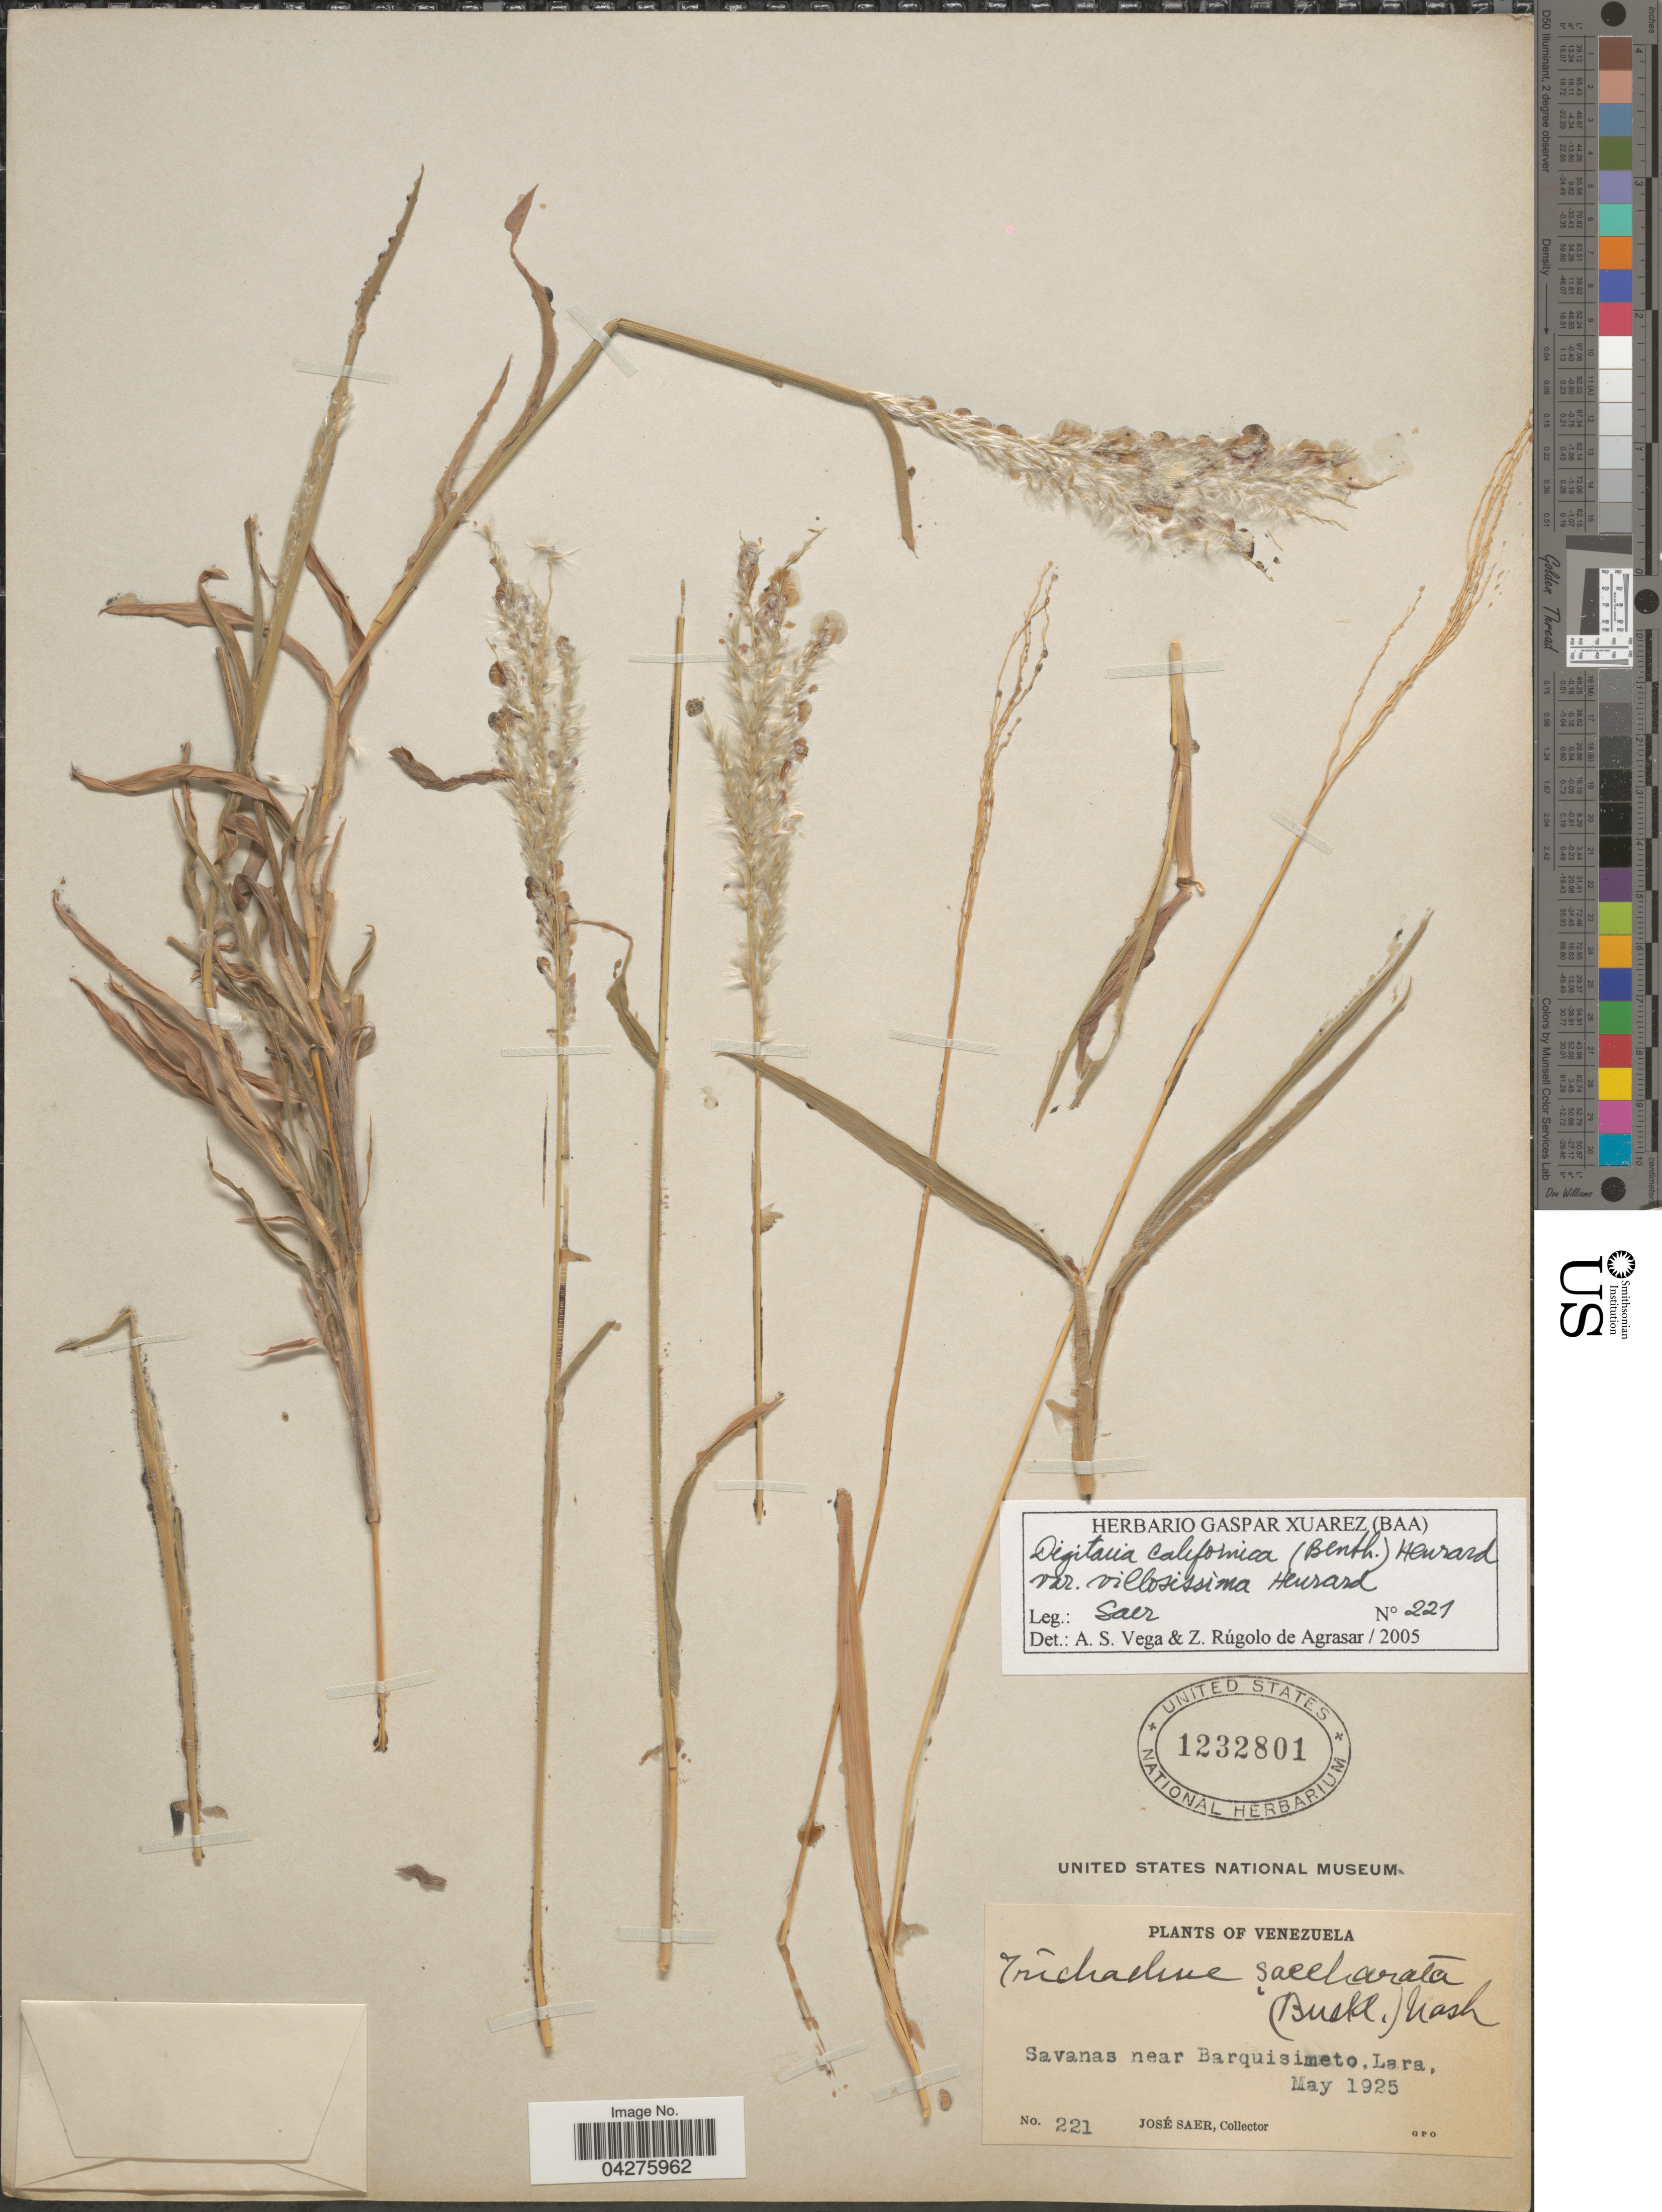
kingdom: Plantae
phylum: Tracheophyta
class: Liliopsida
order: Poales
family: Poaceae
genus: Digitaria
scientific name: Digitaria californica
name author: (Benth.) Henr.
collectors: J. Saer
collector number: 221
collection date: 1925-05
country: Venezuela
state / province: Lara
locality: Savanas near Barquisimeto.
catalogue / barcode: US 1232801